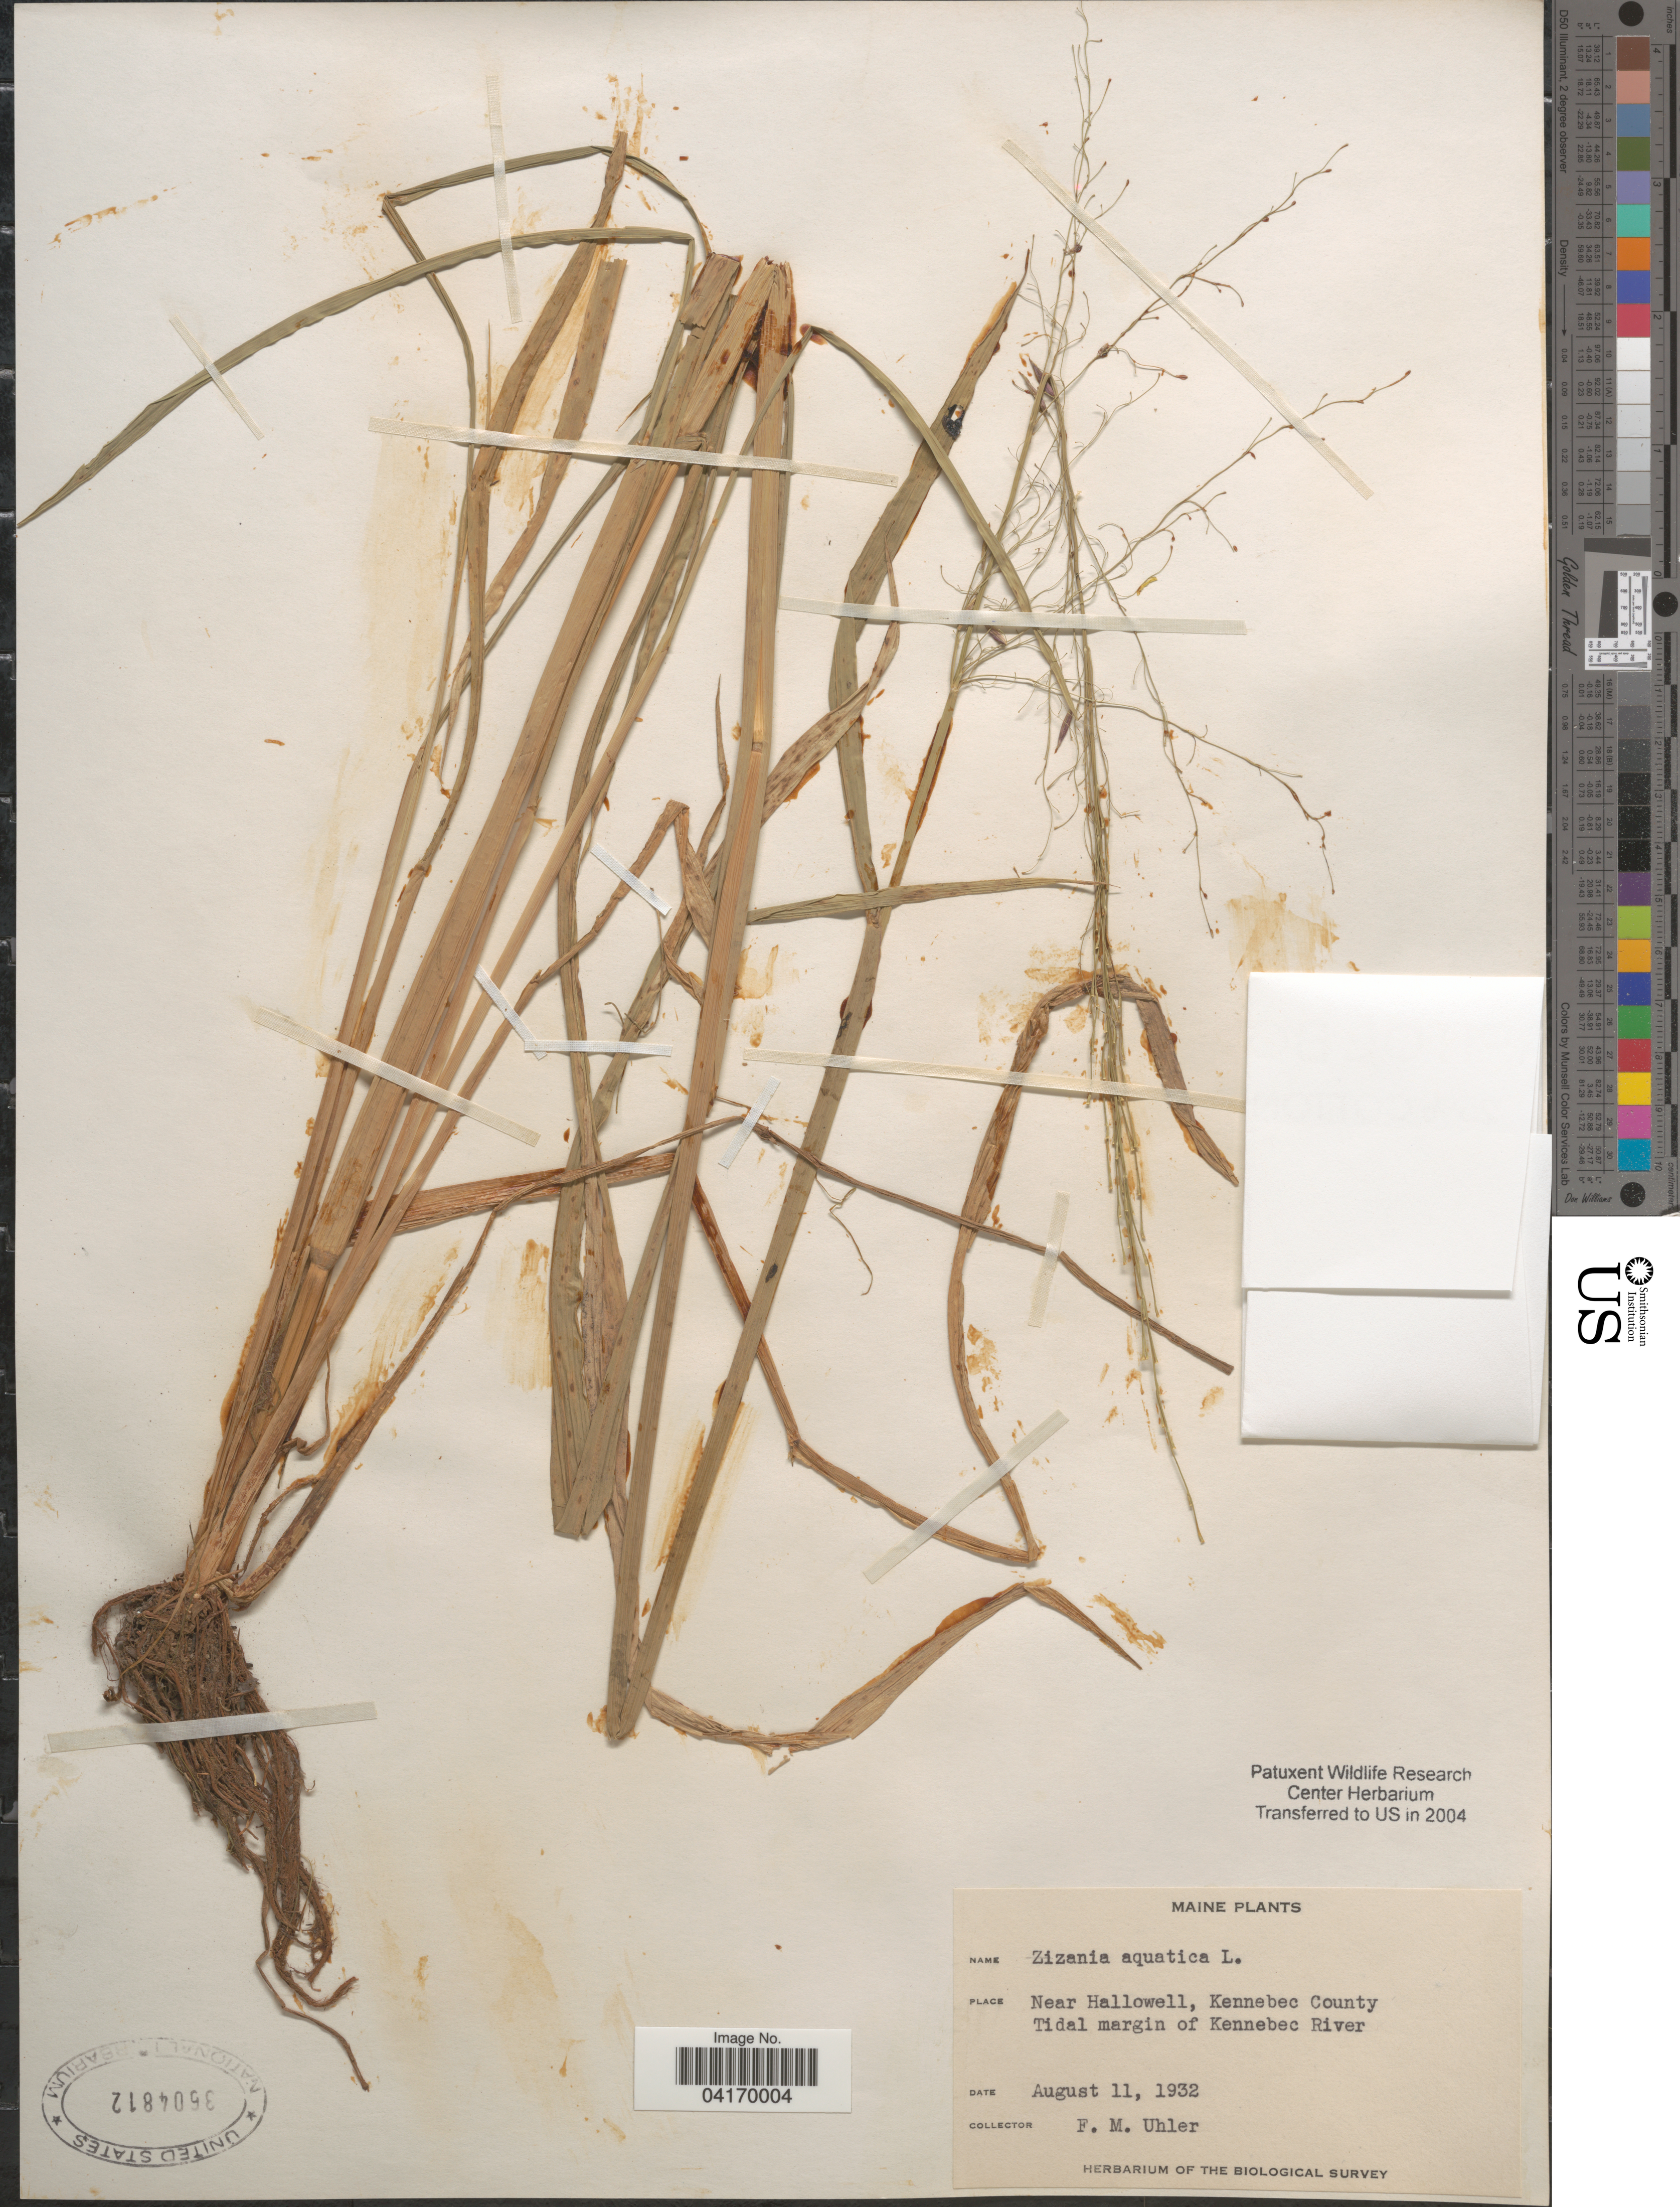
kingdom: Plantae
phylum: Tracheophyta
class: Liliopsida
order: Poales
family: Poaceae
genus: Zizania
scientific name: Zizania aquatica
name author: L.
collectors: F. M. Uhler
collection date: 1932-08-11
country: United States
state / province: Maine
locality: Near Hallowell, Kennebec County. Tidal margin of Kennebec River. The Biological Survey.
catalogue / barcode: US 3604812